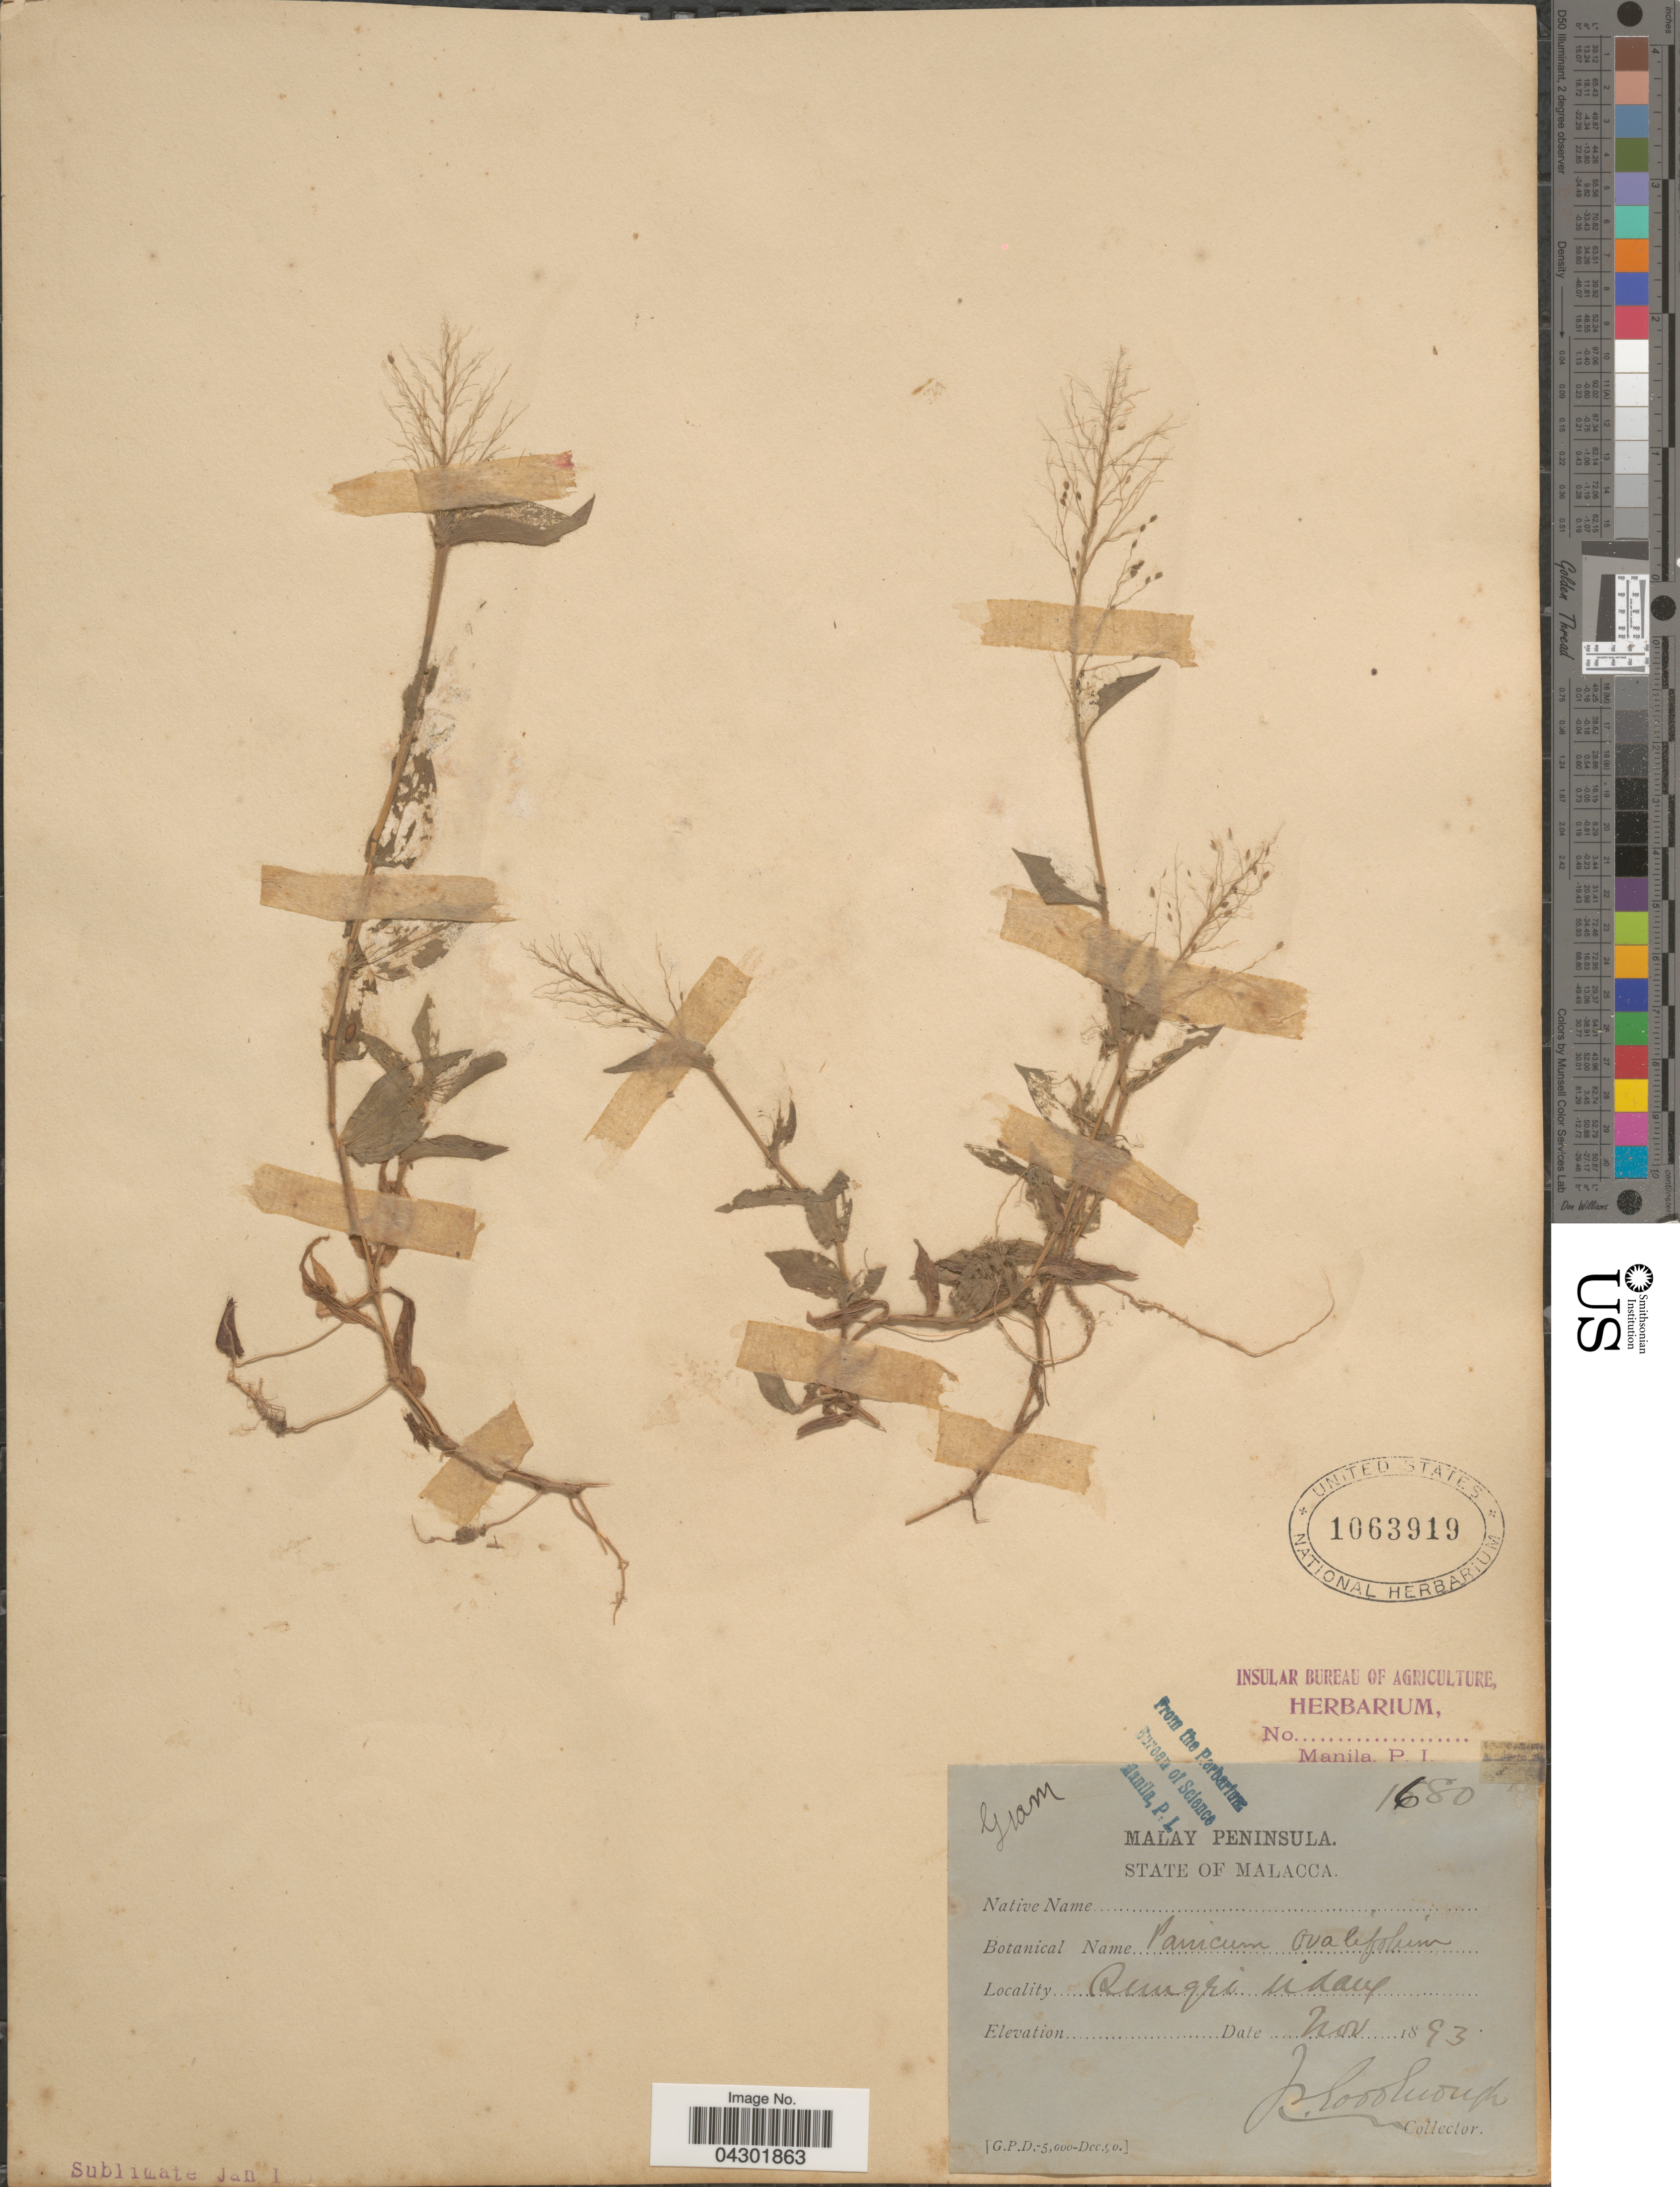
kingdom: Plantae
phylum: Tracheophyta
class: Liliopsida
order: Poales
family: Poaceae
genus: Panicum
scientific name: Panicum brevifolium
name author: L.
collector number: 1680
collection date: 1893-11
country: Malaysia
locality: Malay Peninsula. State of Malacca. Sungei Udang.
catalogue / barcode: US 1063919